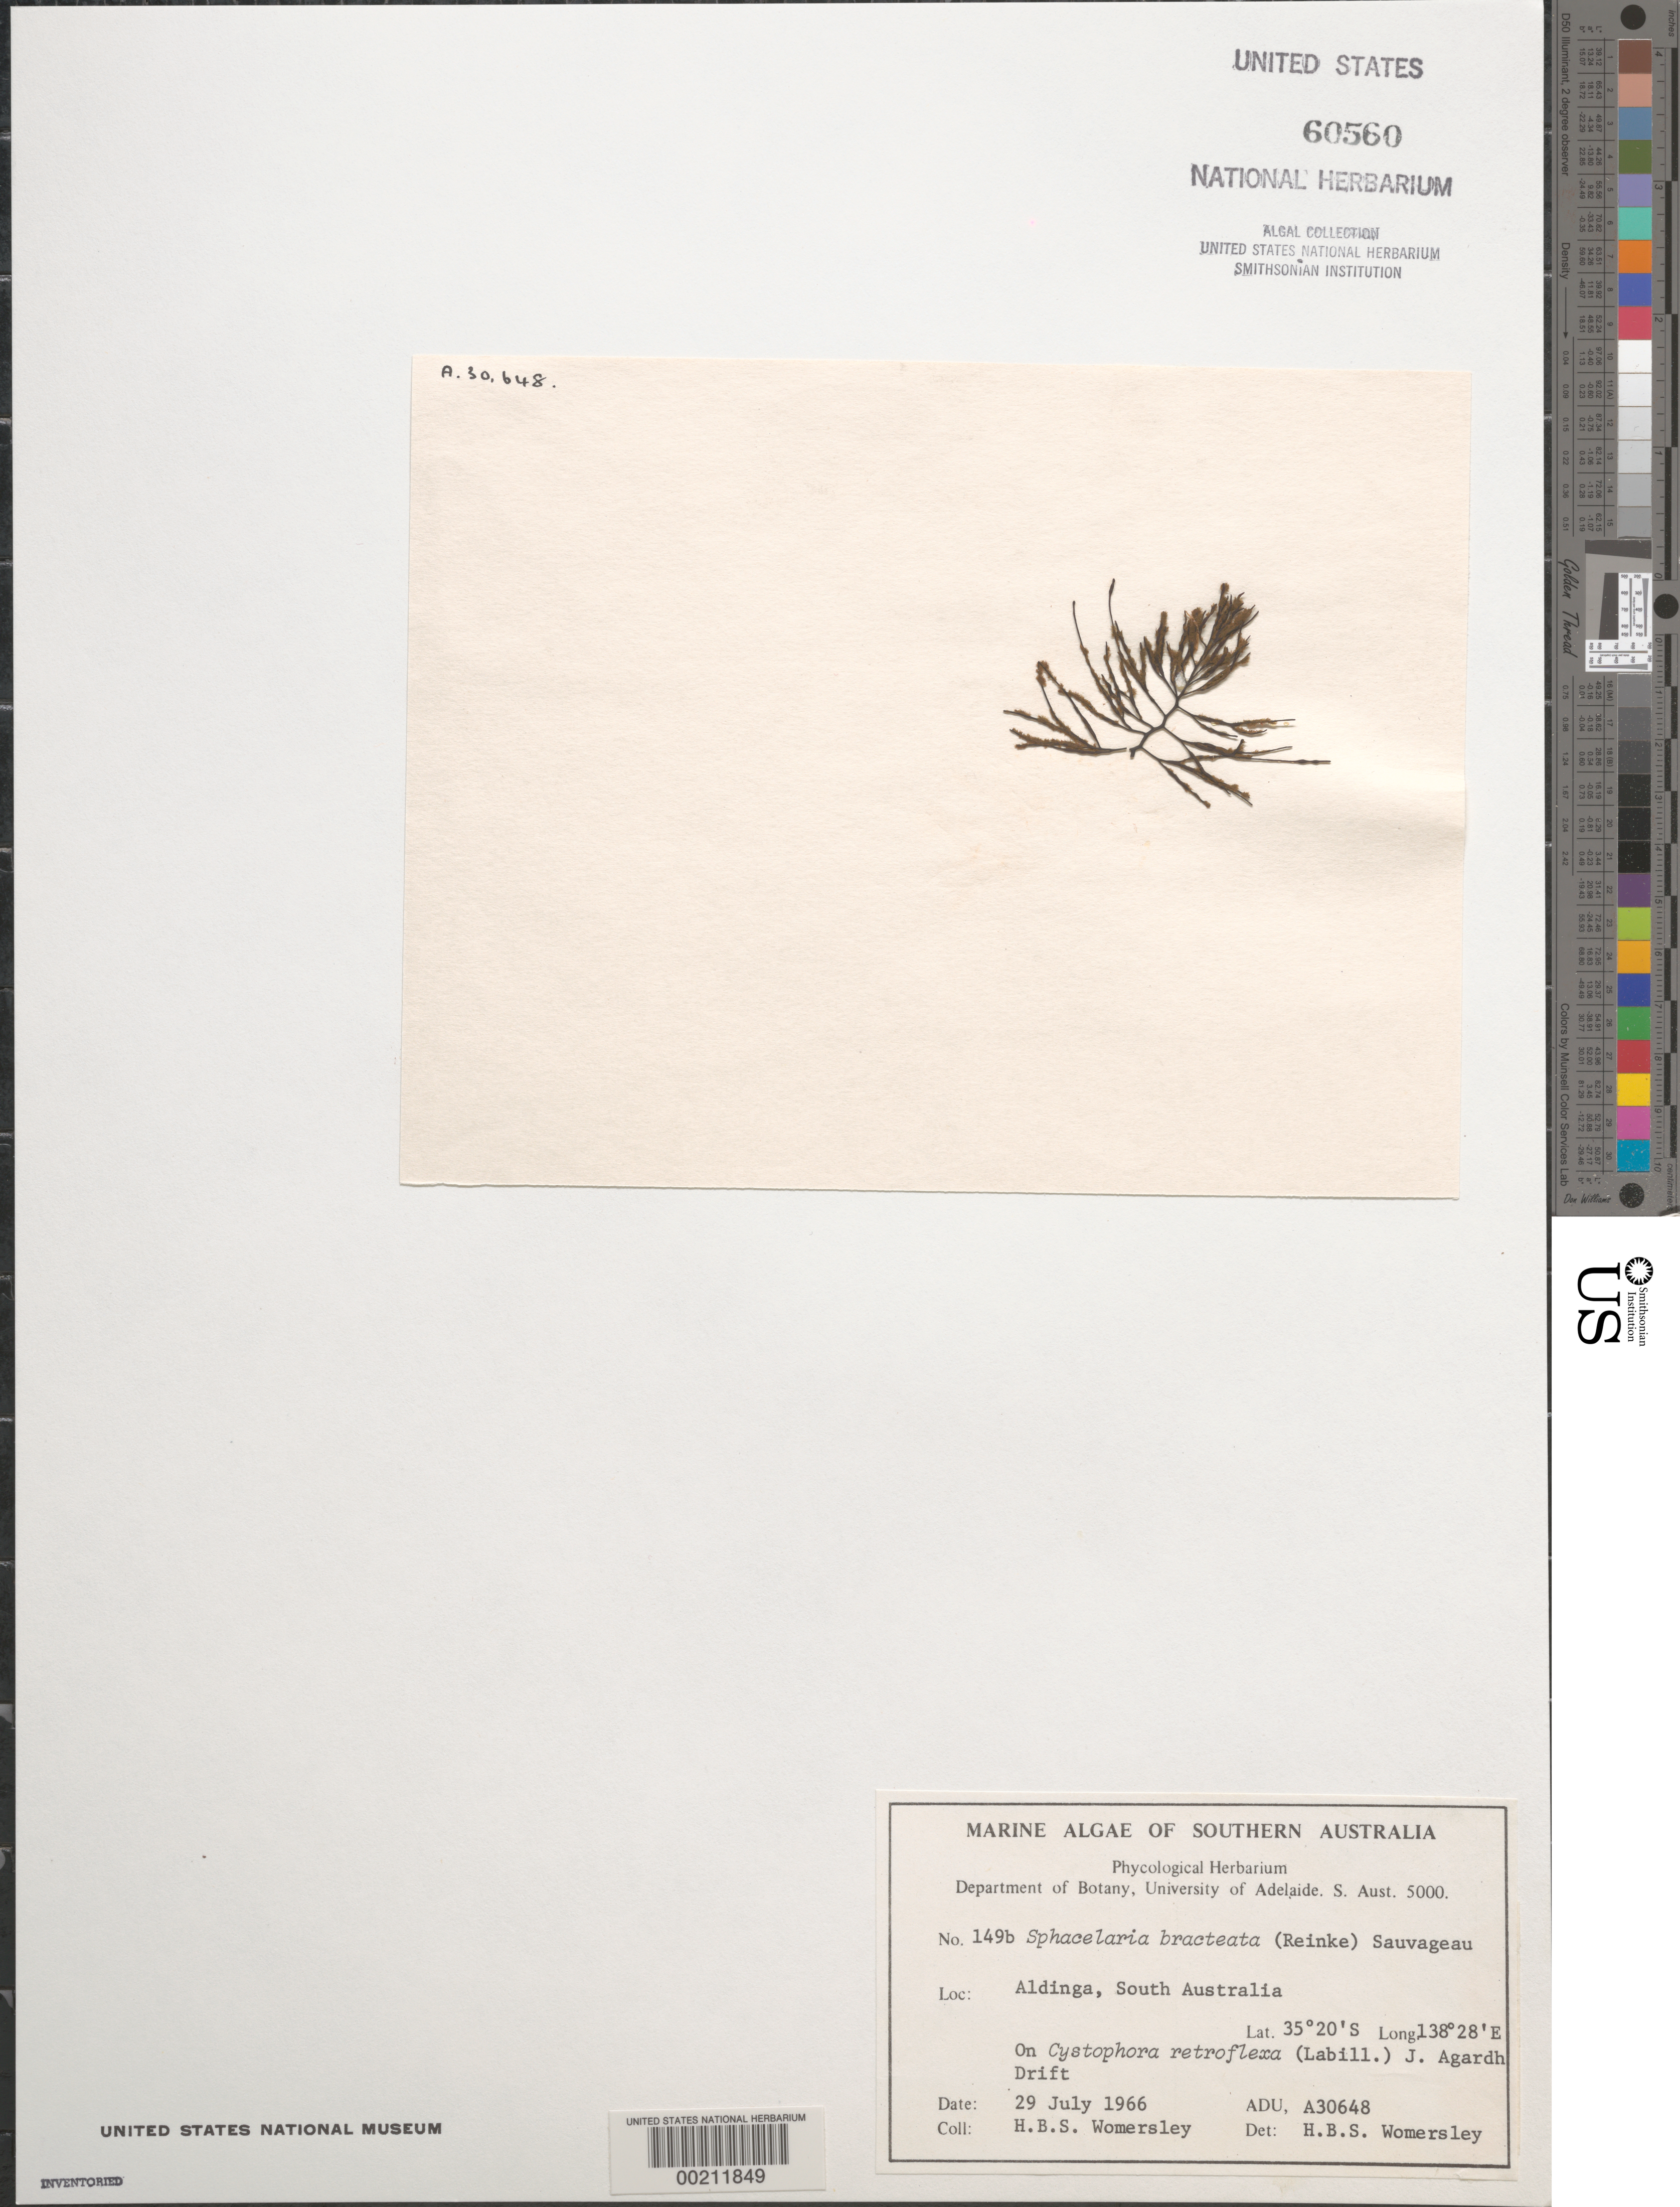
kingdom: Chromista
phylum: Ochrophyta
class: Phaeophyceae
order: Sphacelariales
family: Sphacelariaceae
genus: Herpodiscus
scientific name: Herpodiscus bracteatus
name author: (Reinke) Draisma et al.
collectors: H. B. S. Womersley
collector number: ADU A30648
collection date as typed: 29 Jul 1966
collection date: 1966-07-29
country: Australia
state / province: South Australia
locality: Aldinga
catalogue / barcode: US 60560